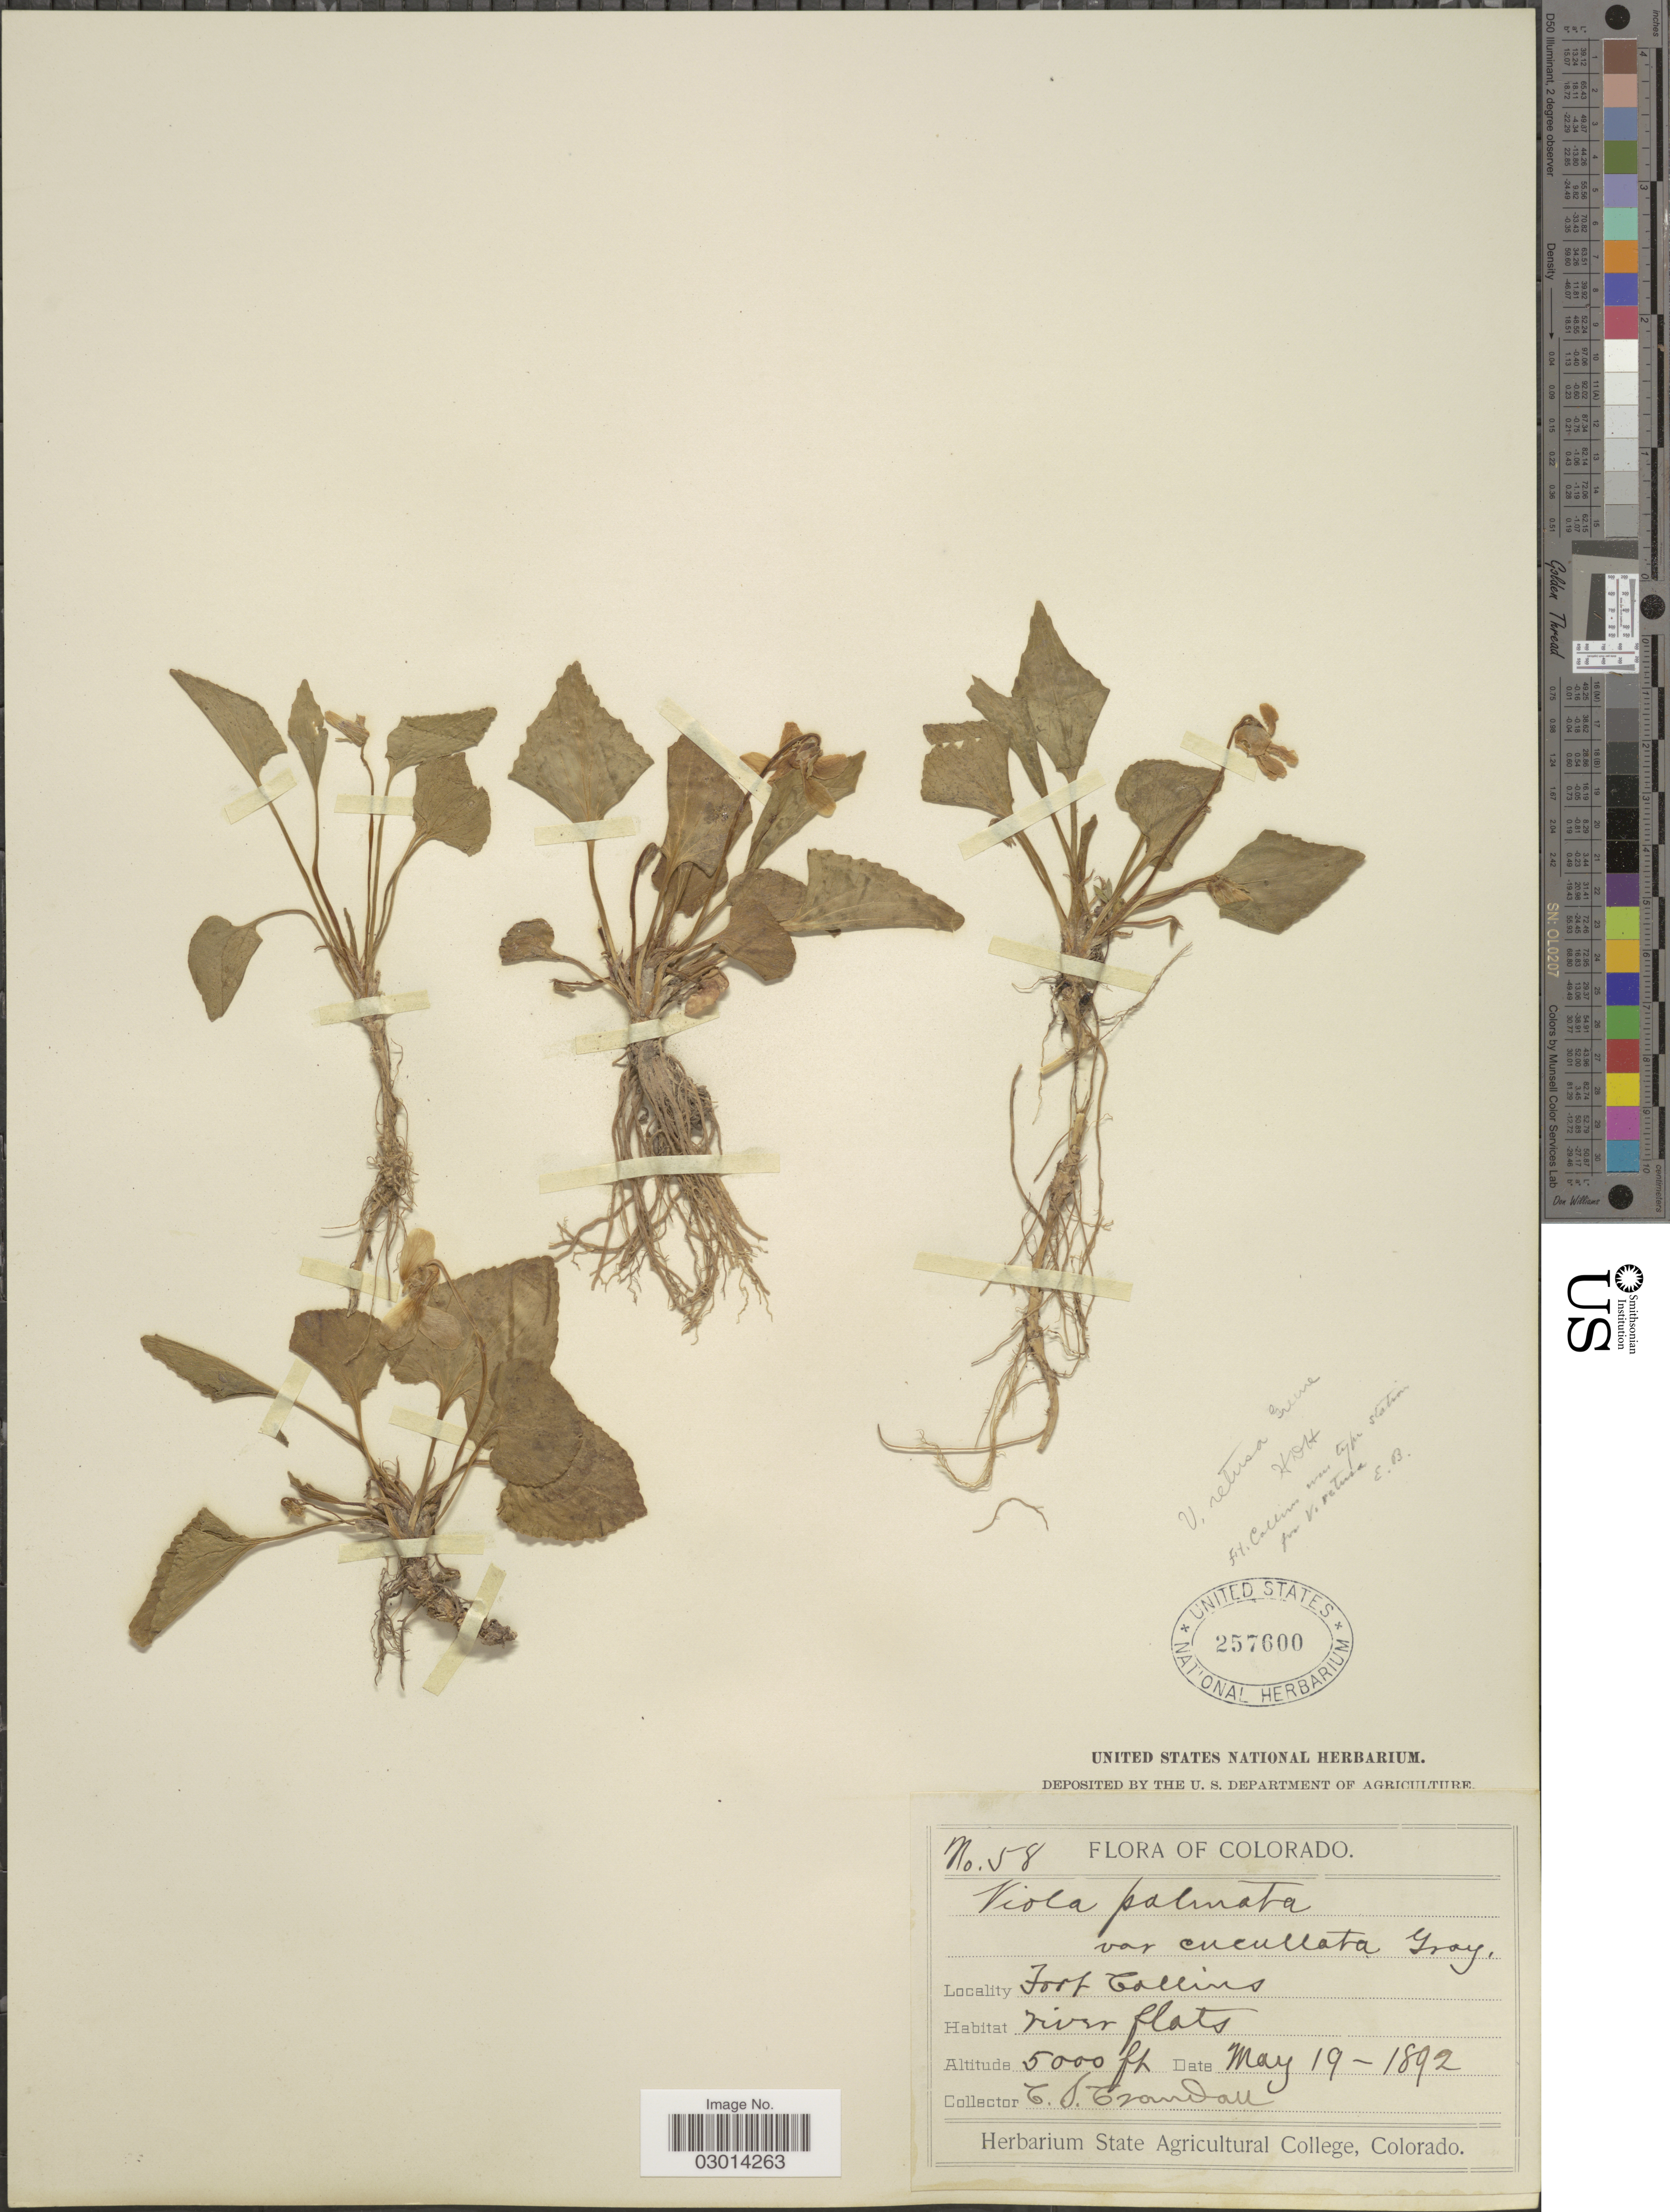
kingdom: Plantae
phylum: Tracheophyta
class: Magnoliopsida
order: Malpighiales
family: Violaceae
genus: Viola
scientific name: Viola retusa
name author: Greene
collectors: C. Crandall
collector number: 58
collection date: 1892-05-19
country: United States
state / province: Colorado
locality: Fort Collins.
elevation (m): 1524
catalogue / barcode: US 257600